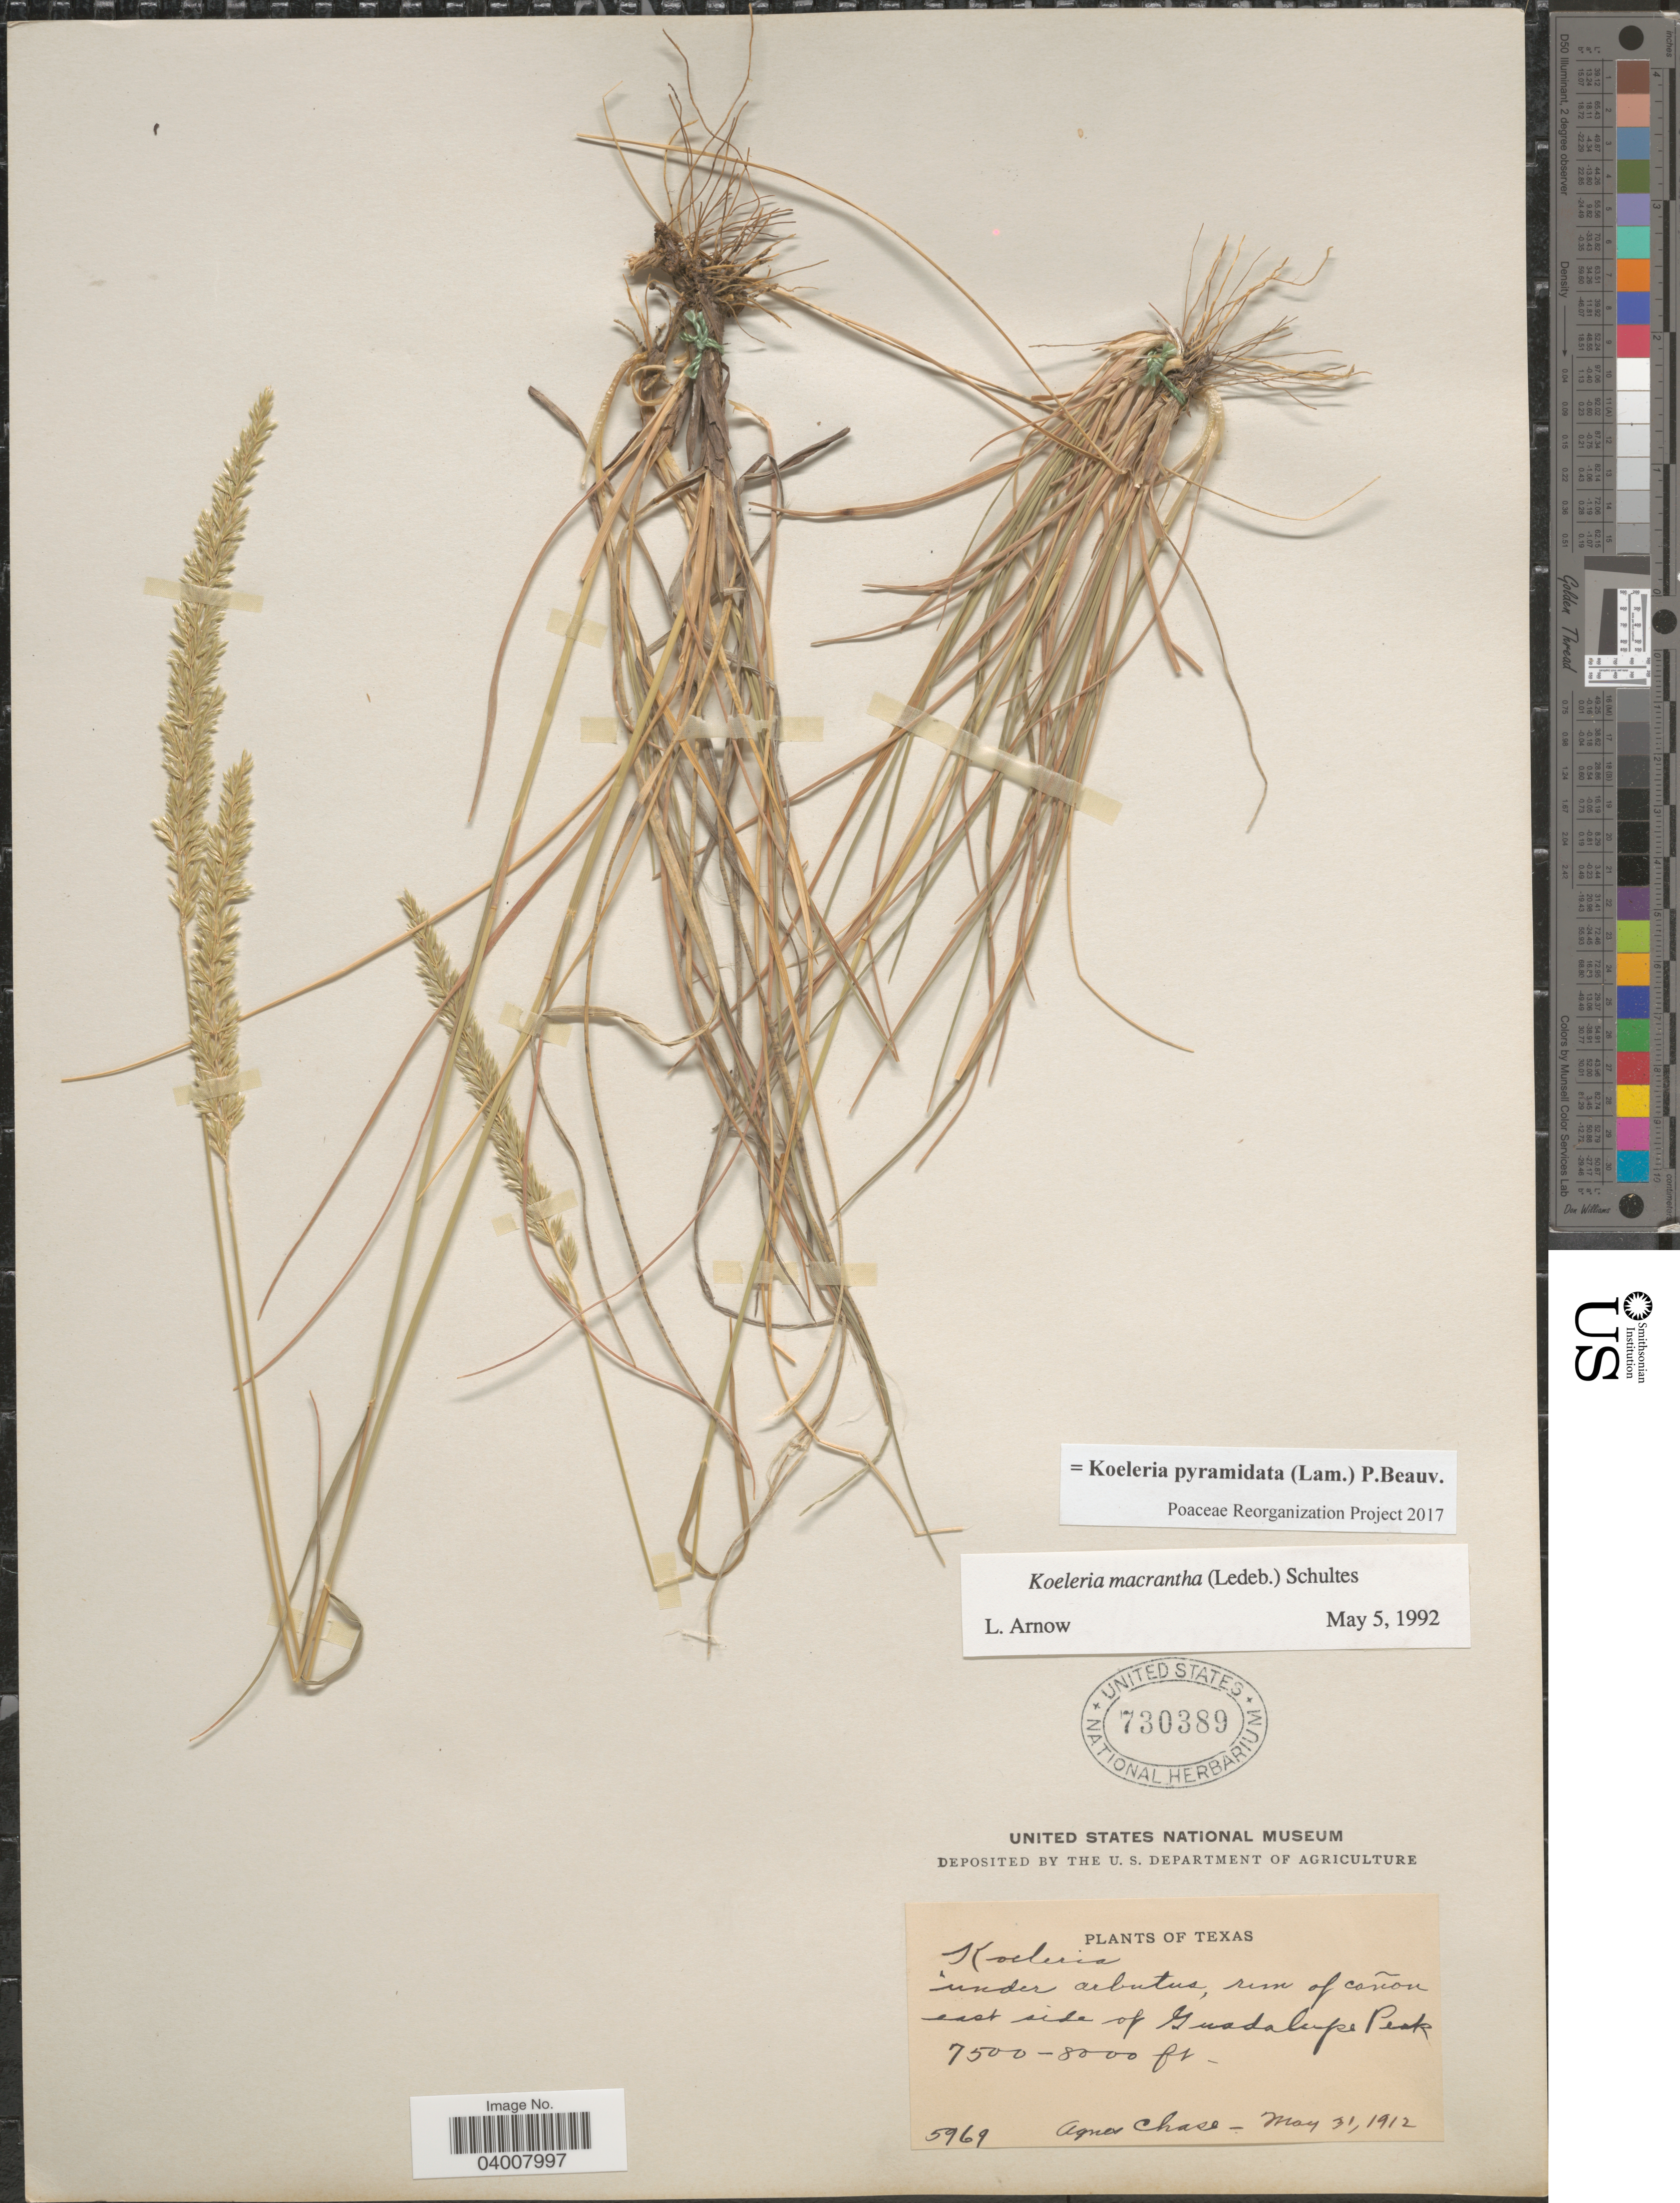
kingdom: Plantae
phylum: Tracheophyta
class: Liliopsida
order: Poales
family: Poaceae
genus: Koeleria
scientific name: Koeleria pyramidata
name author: (Lam.) P. Beauv.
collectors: A. Chase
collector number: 5969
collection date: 1912-05-31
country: United States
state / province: Texas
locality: Rim of cañon, east side of Guadalupe Peak.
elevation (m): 2286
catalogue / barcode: US 730389